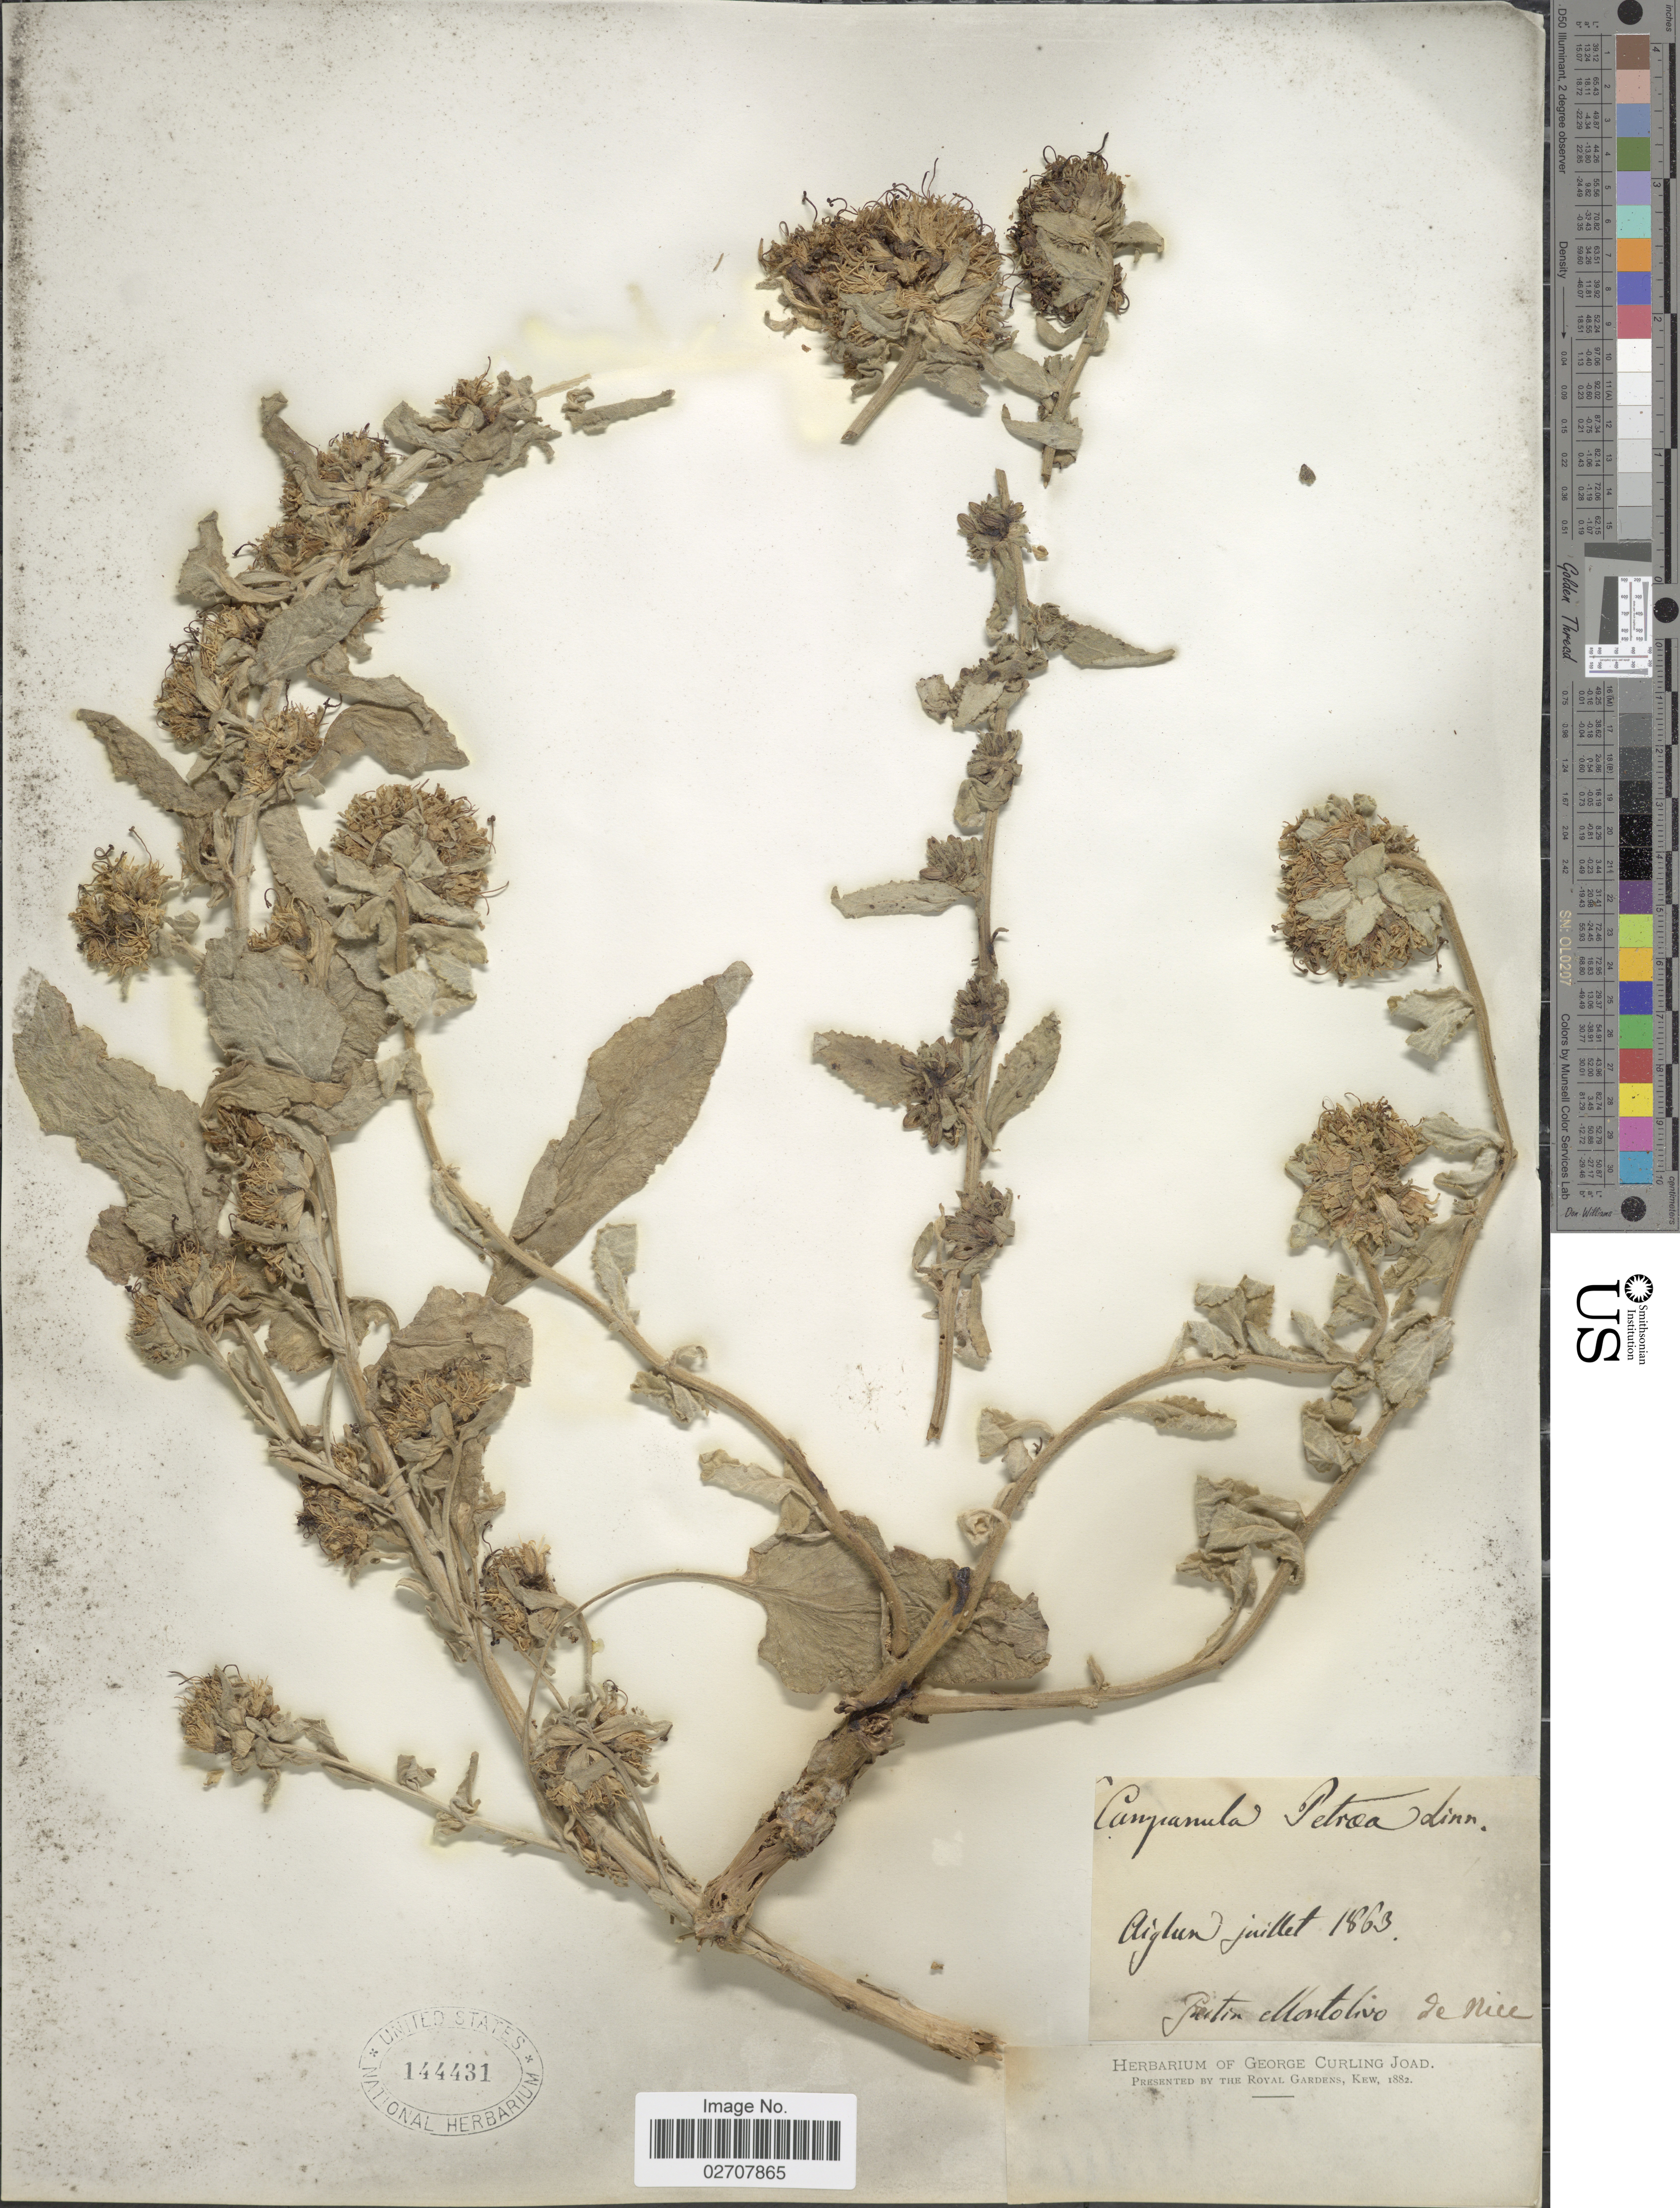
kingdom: Plantae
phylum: Tracheophyta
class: Magnoliopsida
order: Asterales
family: Campanulaceae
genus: Campanula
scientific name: Campanula petraea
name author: L.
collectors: J. Montolivo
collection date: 1863-07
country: France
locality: Aiglun, de Nice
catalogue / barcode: US 144431